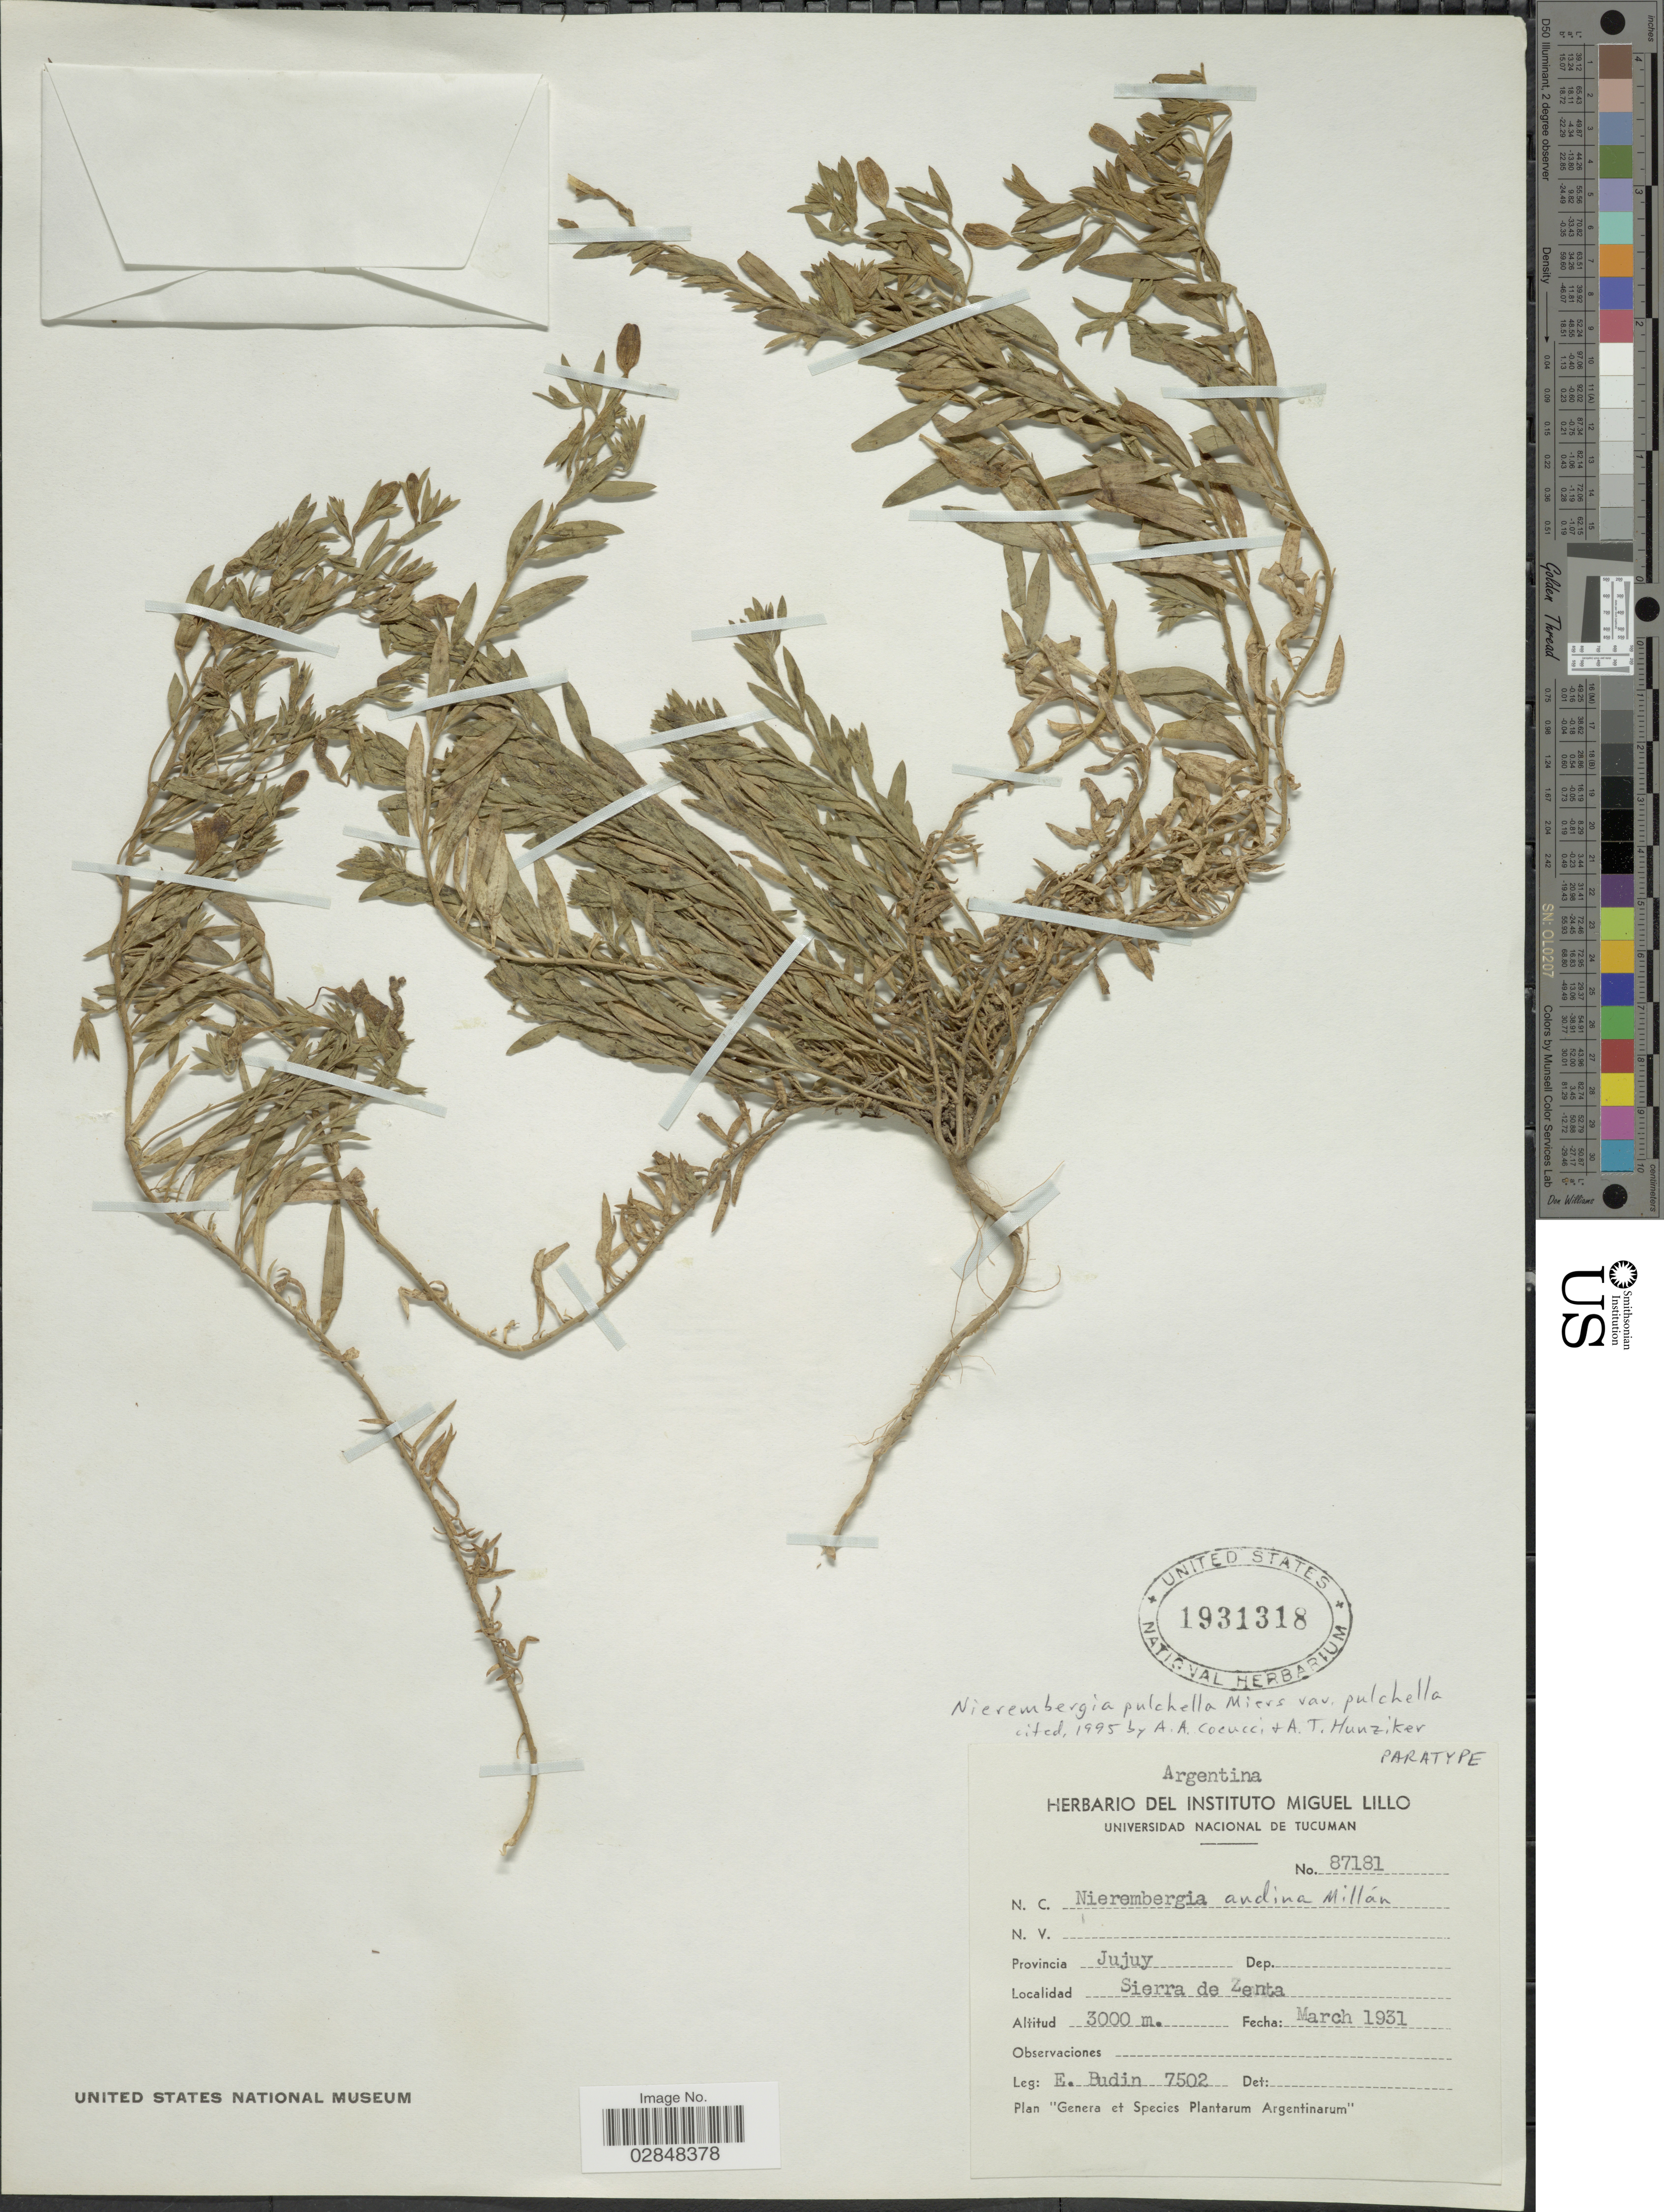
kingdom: Plantae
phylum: Tracheophyta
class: Magnoliopsida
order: Solanales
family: Solanaceae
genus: Nierembergia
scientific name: Nierembergia pulchella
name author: Miers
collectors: E. Budin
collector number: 7502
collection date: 1931-03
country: Argentina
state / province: Jujuy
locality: Sierra de Zenta.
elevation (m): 3000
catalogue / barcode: US 1931318